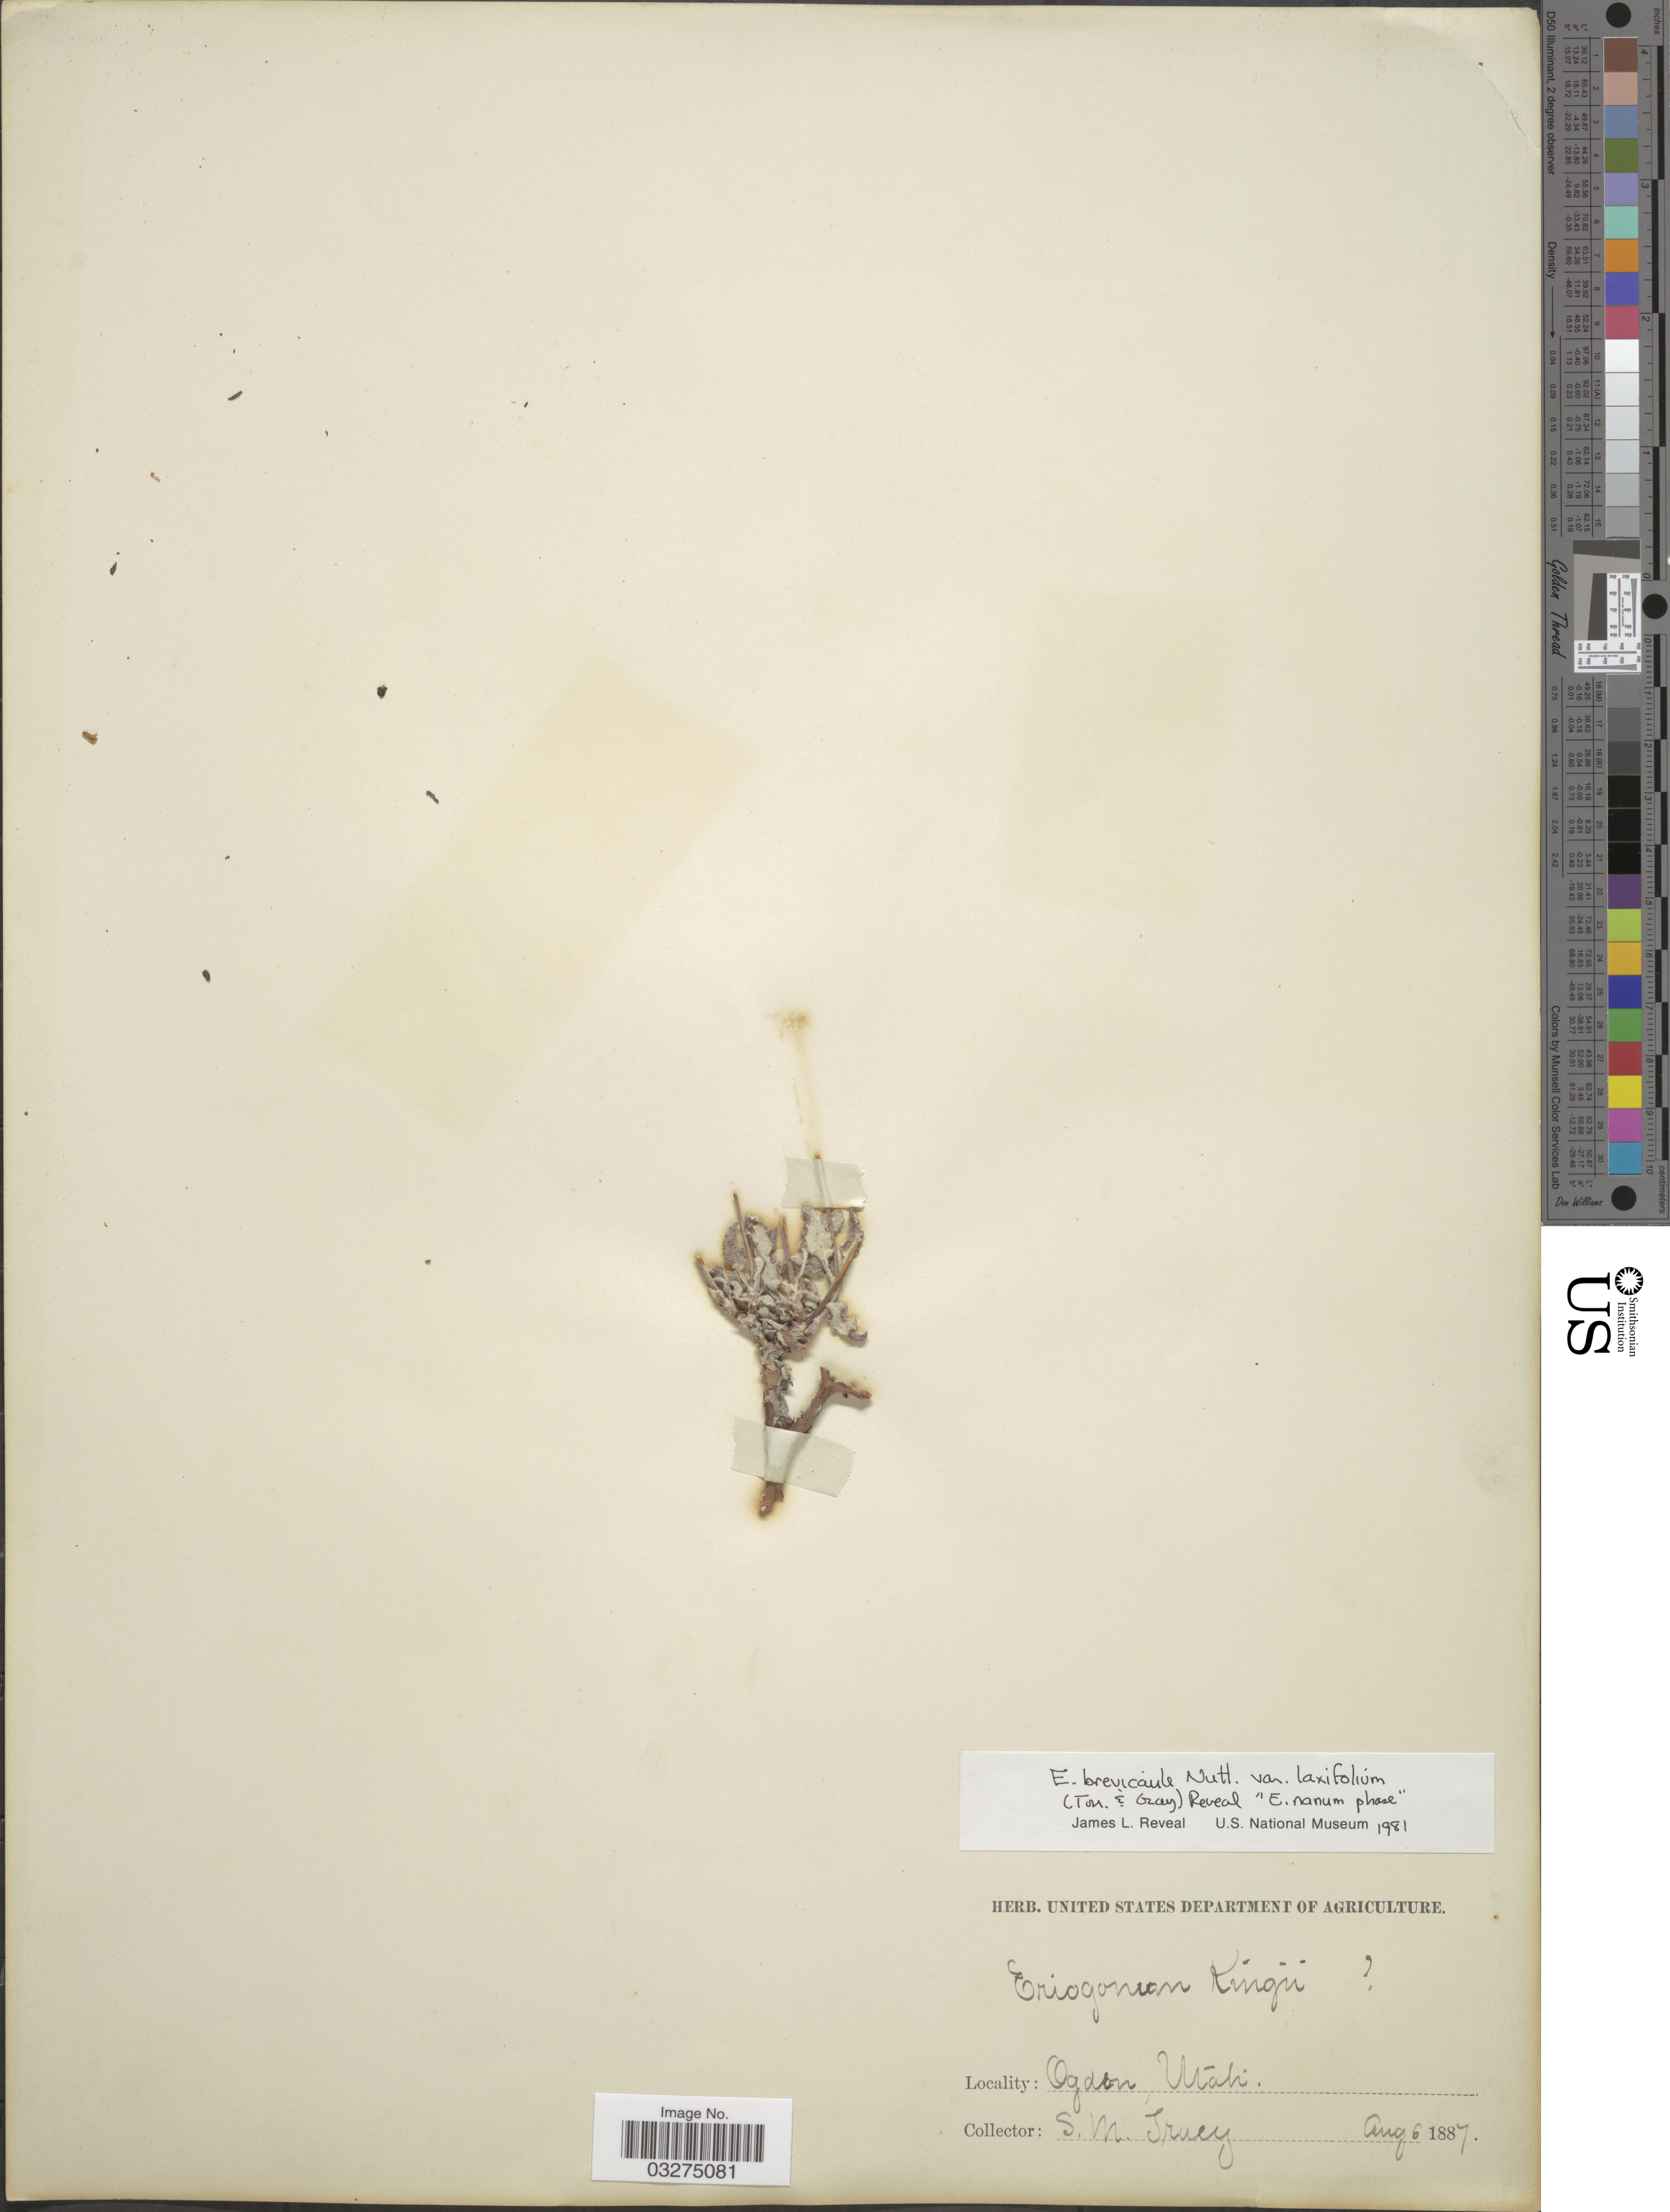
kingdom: Plantae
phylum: Tracheophyta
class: Magnoliopsida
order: Caryophyllales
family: Polygonaceae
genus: Eriogonum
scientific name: Eriogonum brevicaule var. laxifolium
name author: (Torr. & A. Gray) Reveal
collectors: S. Trucy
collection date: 1887-08-06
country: United States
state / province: Utah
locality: Ogden.